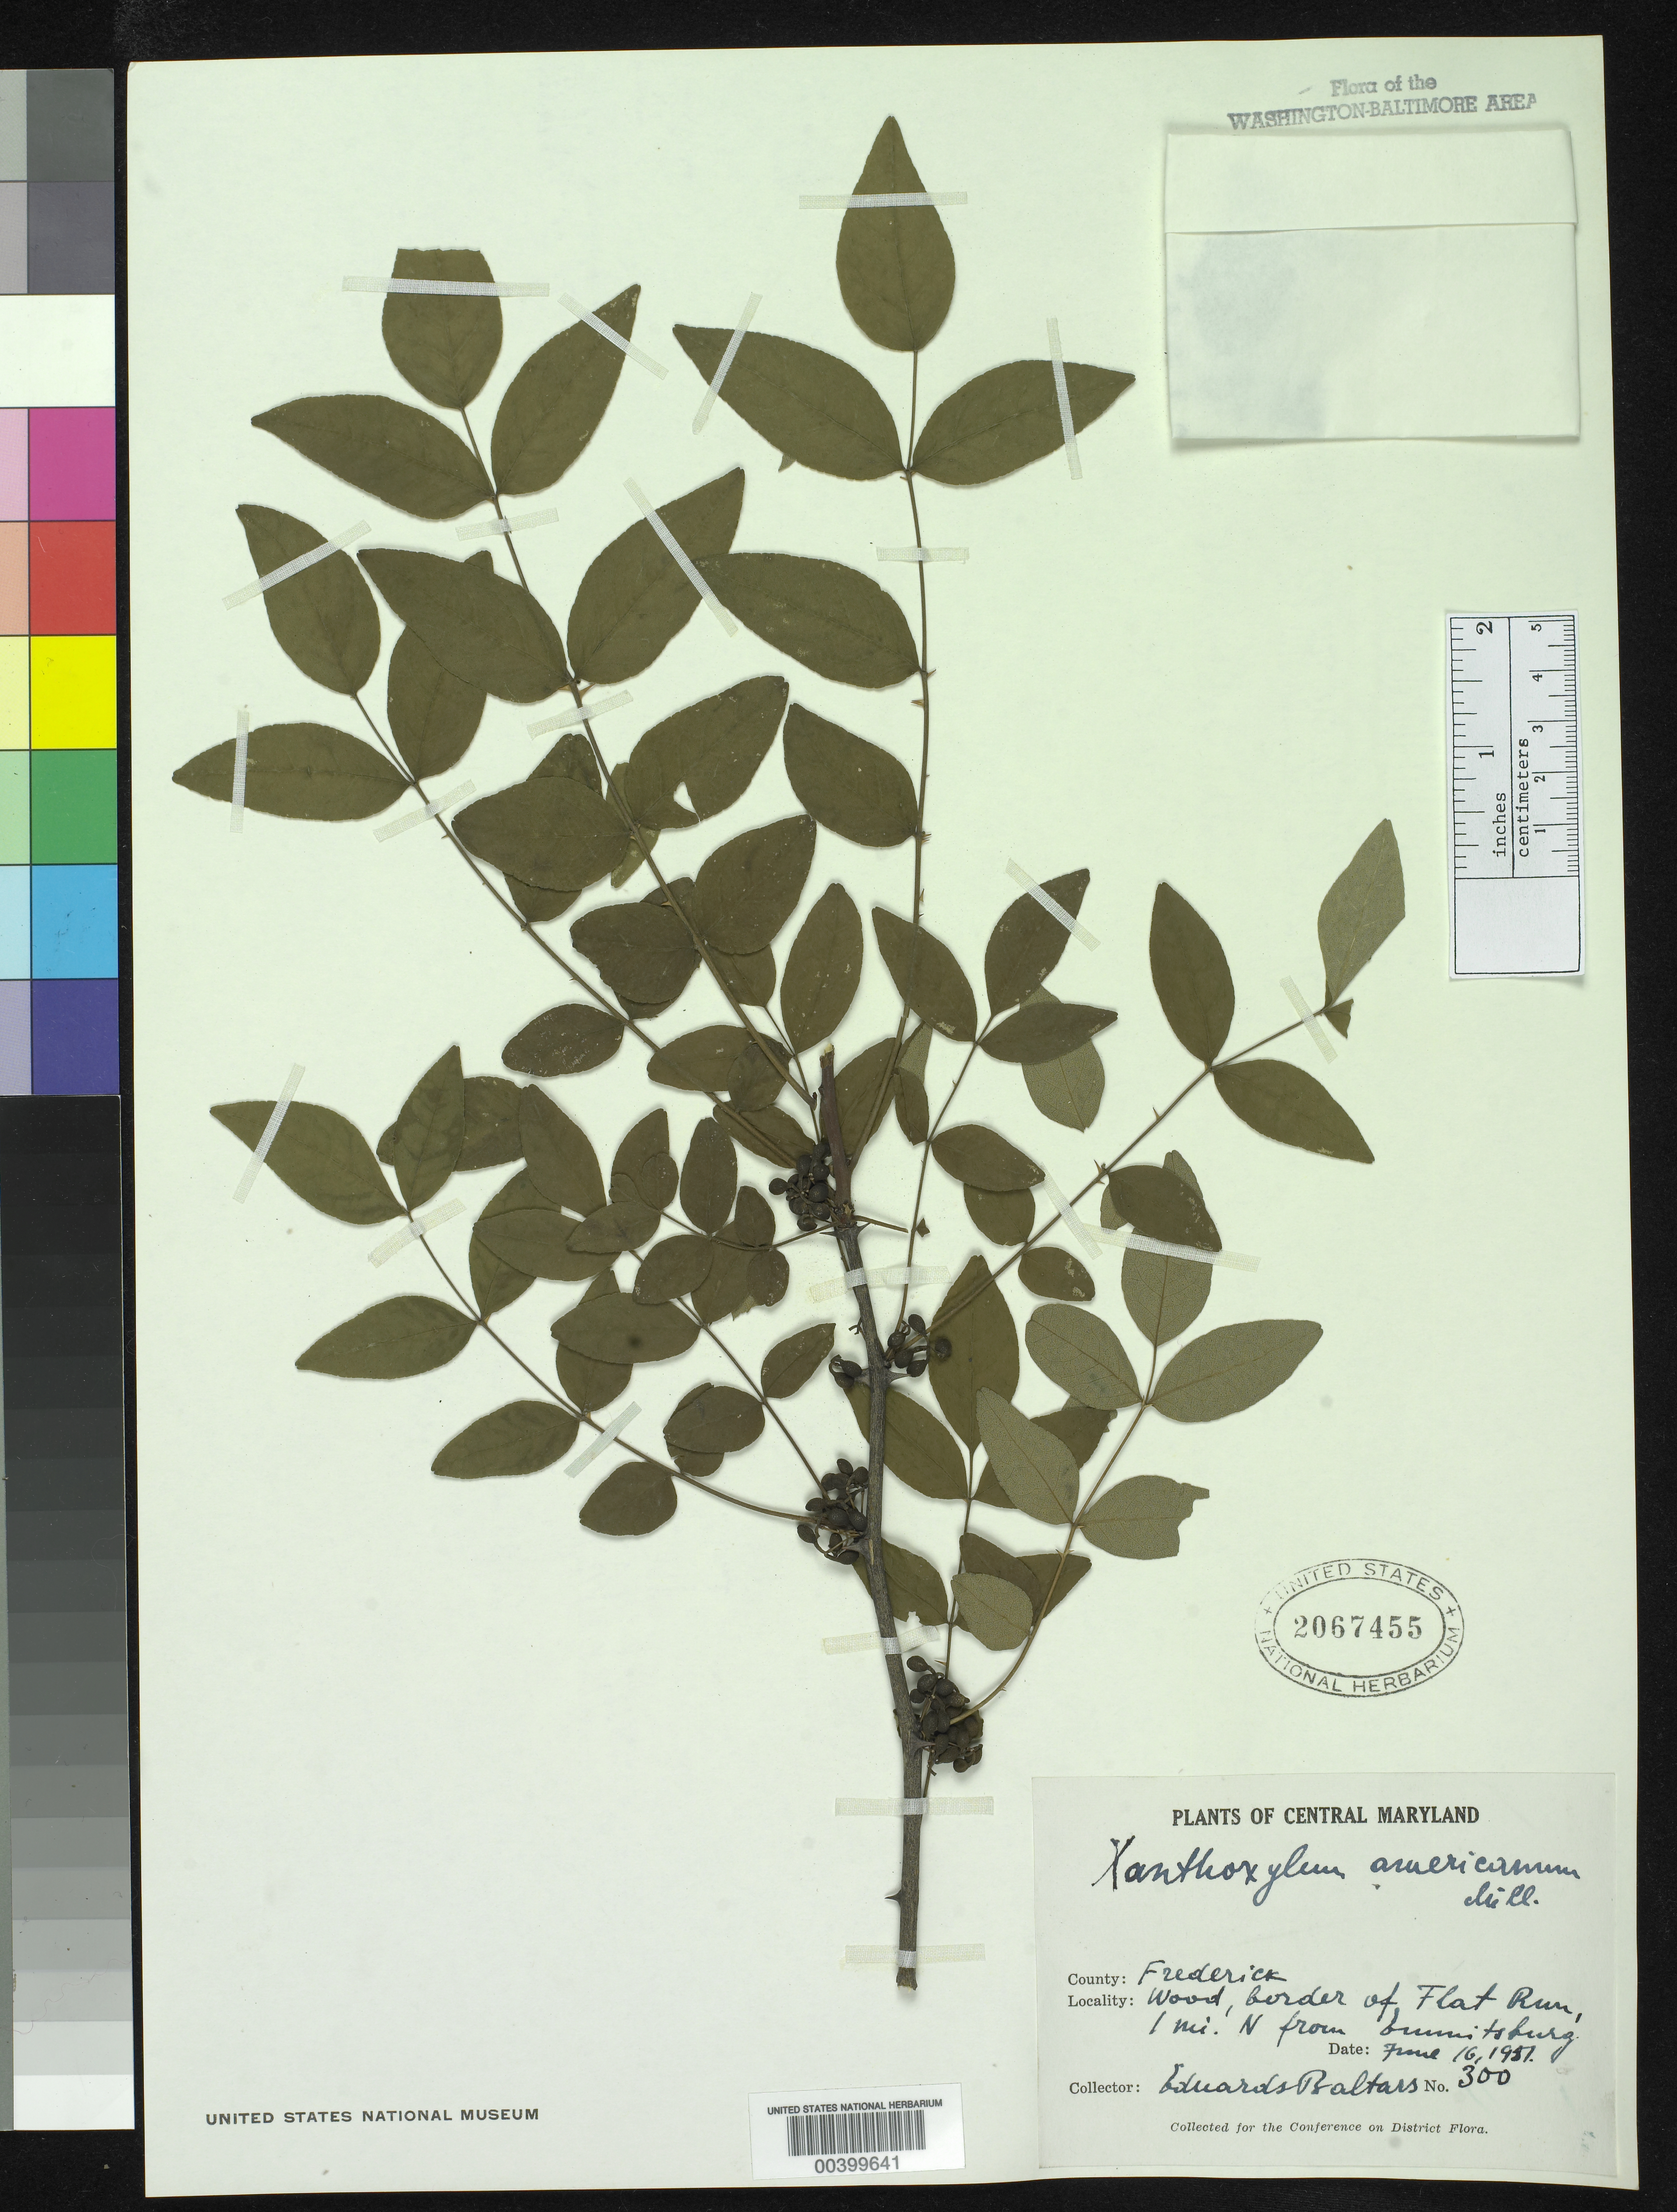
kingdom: Plantae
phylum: Tracheophyta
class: Magnoliopsida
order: Sapindales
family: Rutaceae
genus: Zanthoxylum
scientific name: Zanthoxylum americanum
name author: Mill.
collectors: E. Baltars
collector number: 300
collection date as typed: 16 Jun 1951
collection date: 1951-06-16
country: United States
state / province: Maryland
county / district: Frederick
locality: Flat Run north of Emmitsburg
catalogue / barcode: US 2067455